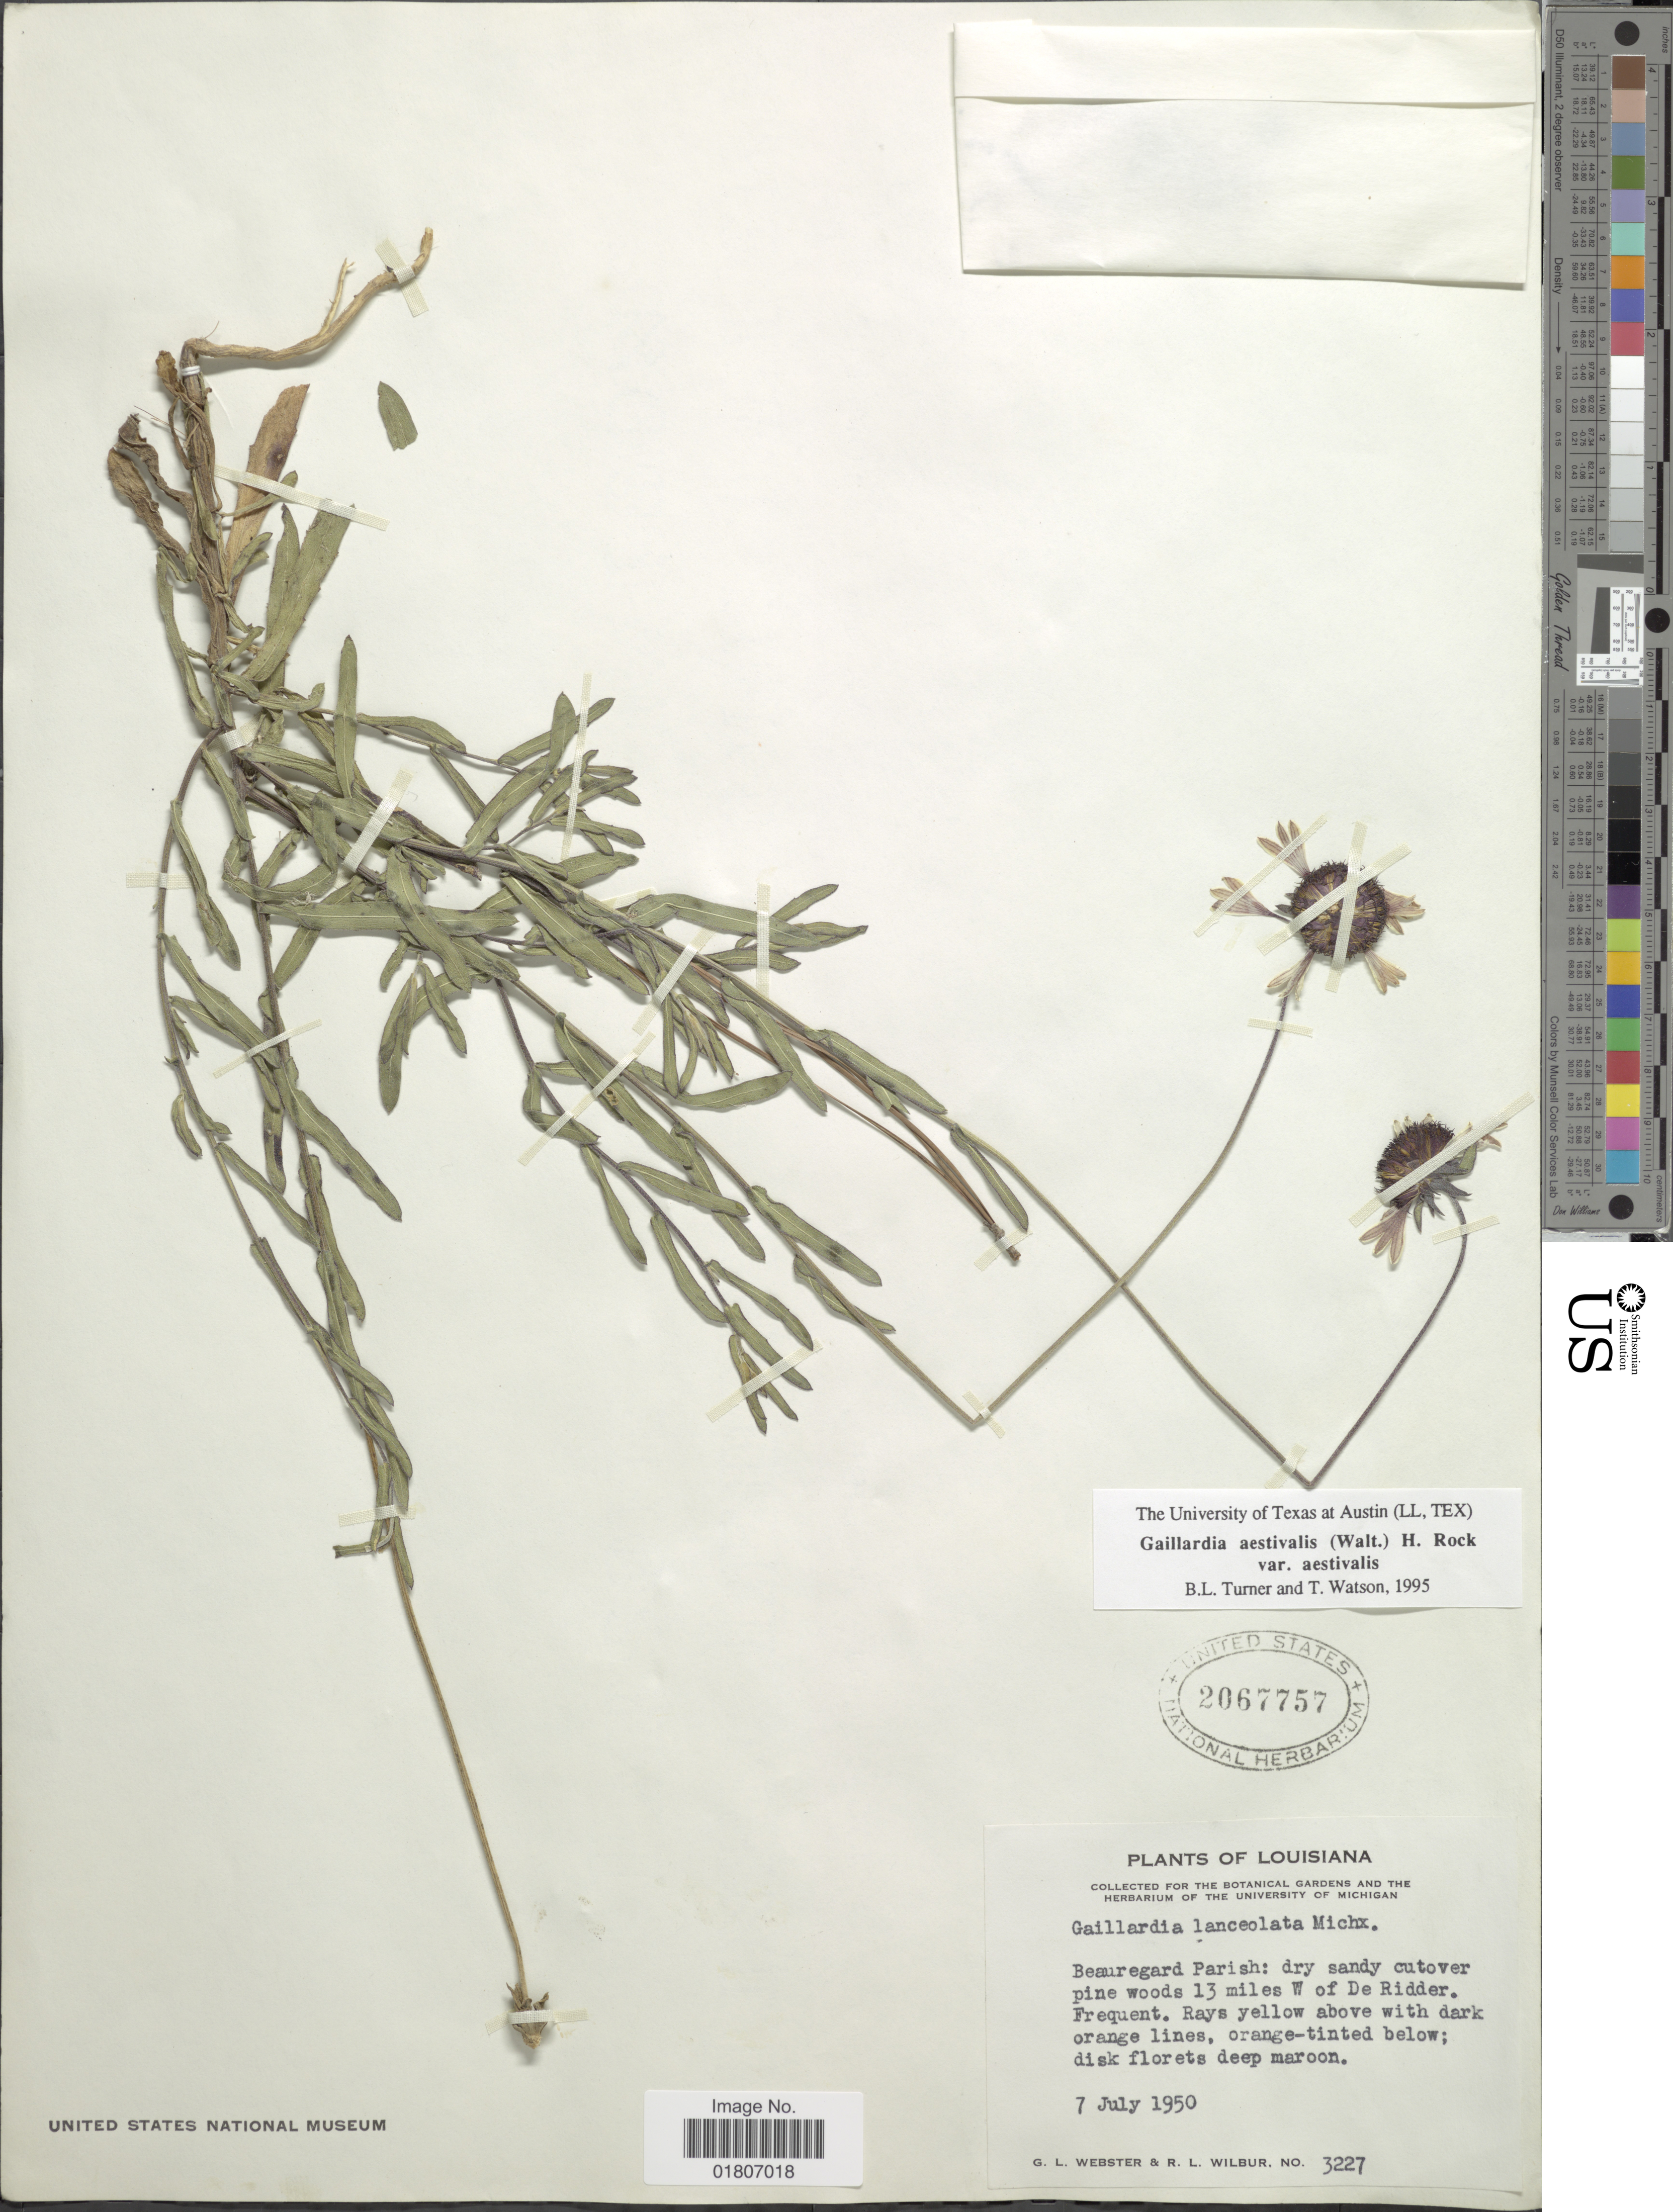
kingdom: Plantae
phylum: Tracheophyta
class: Magnoliopsida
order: Asterales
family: Asteraceae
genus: Gaillardia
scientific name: Gaillardia aestivalis var. aestivalis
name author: (Walter) H. Rock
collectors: G. L. Webster & R. L. Wilbur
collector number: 3227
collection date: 1950-07-07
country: United States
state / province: Louisiana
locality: Beauregard Parish: 13 miles W of De Ridder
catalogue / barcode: US 2067757